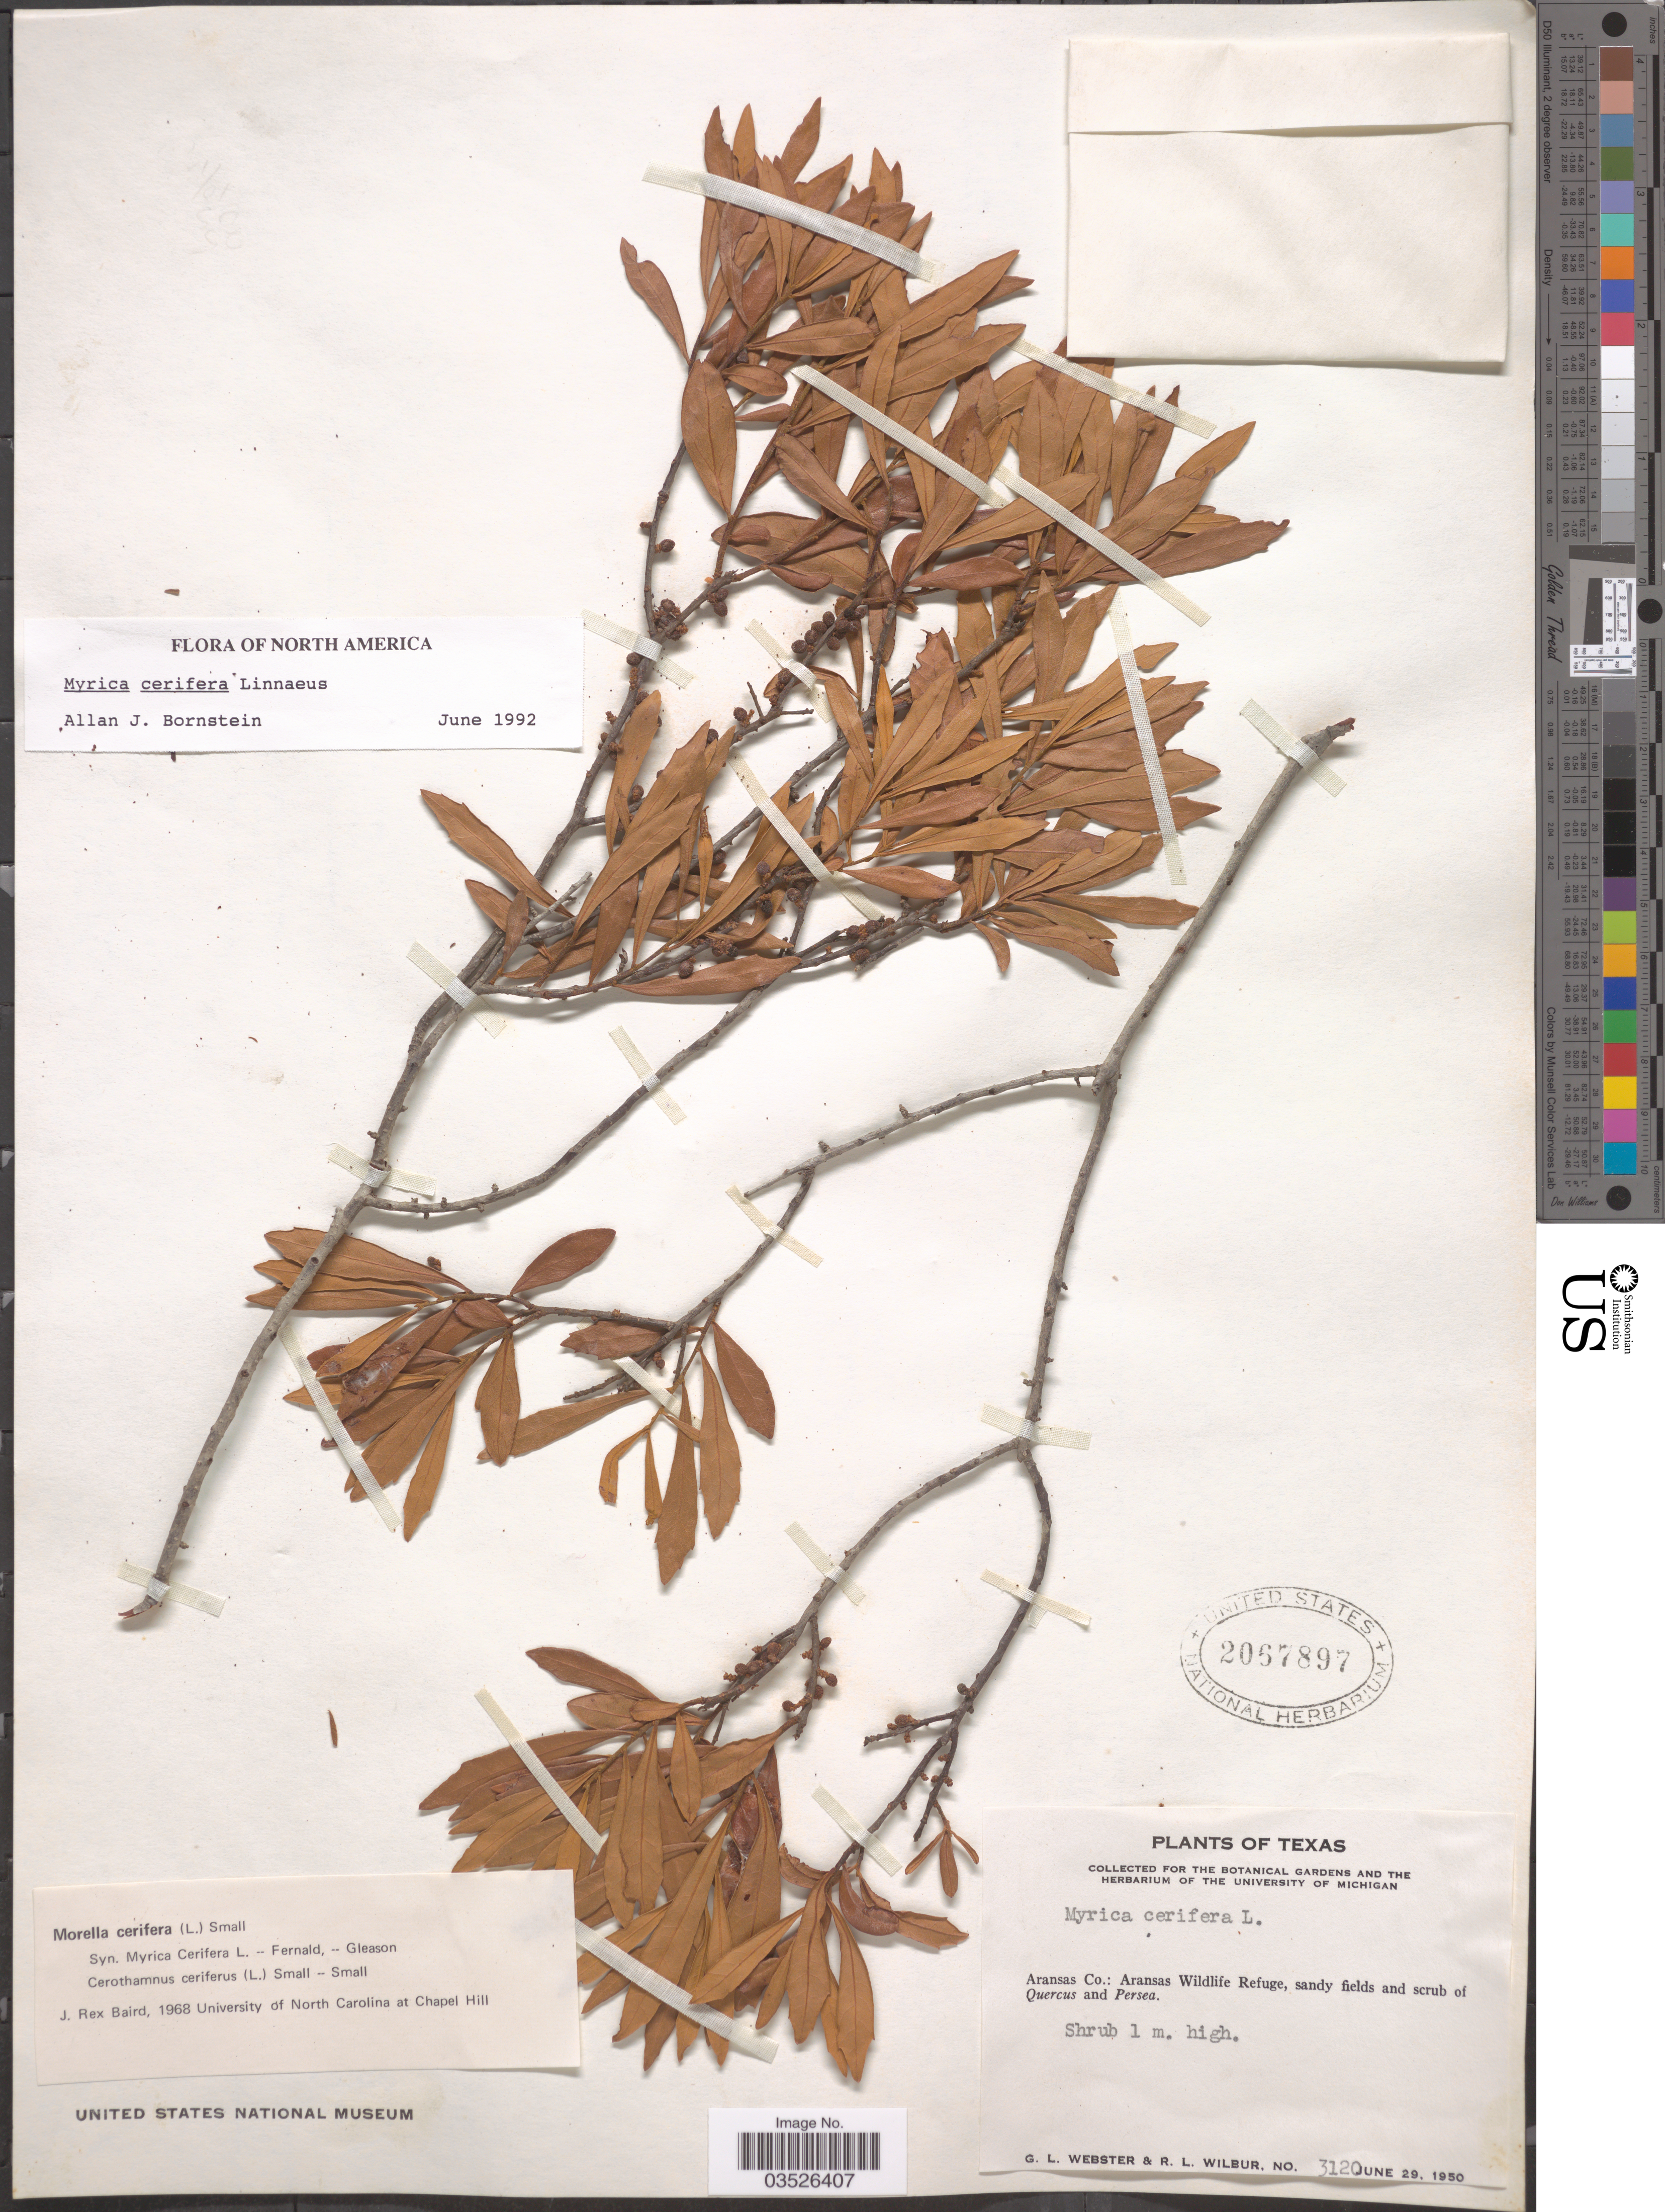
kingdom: Plantae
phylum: Tracheophyta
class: Magnoliopsida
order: Fagales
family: Myricaceae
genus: Morella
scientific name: Morella cerifera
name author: (L.) Small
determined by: Baird, James Rex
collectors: G. L. Webster & R. L. Wilbur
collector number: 3120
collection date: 1950-06-29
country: United States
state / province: Texas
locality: Aransas Co.: Aransas Wildlife Refuge.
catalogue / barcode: US 2067897